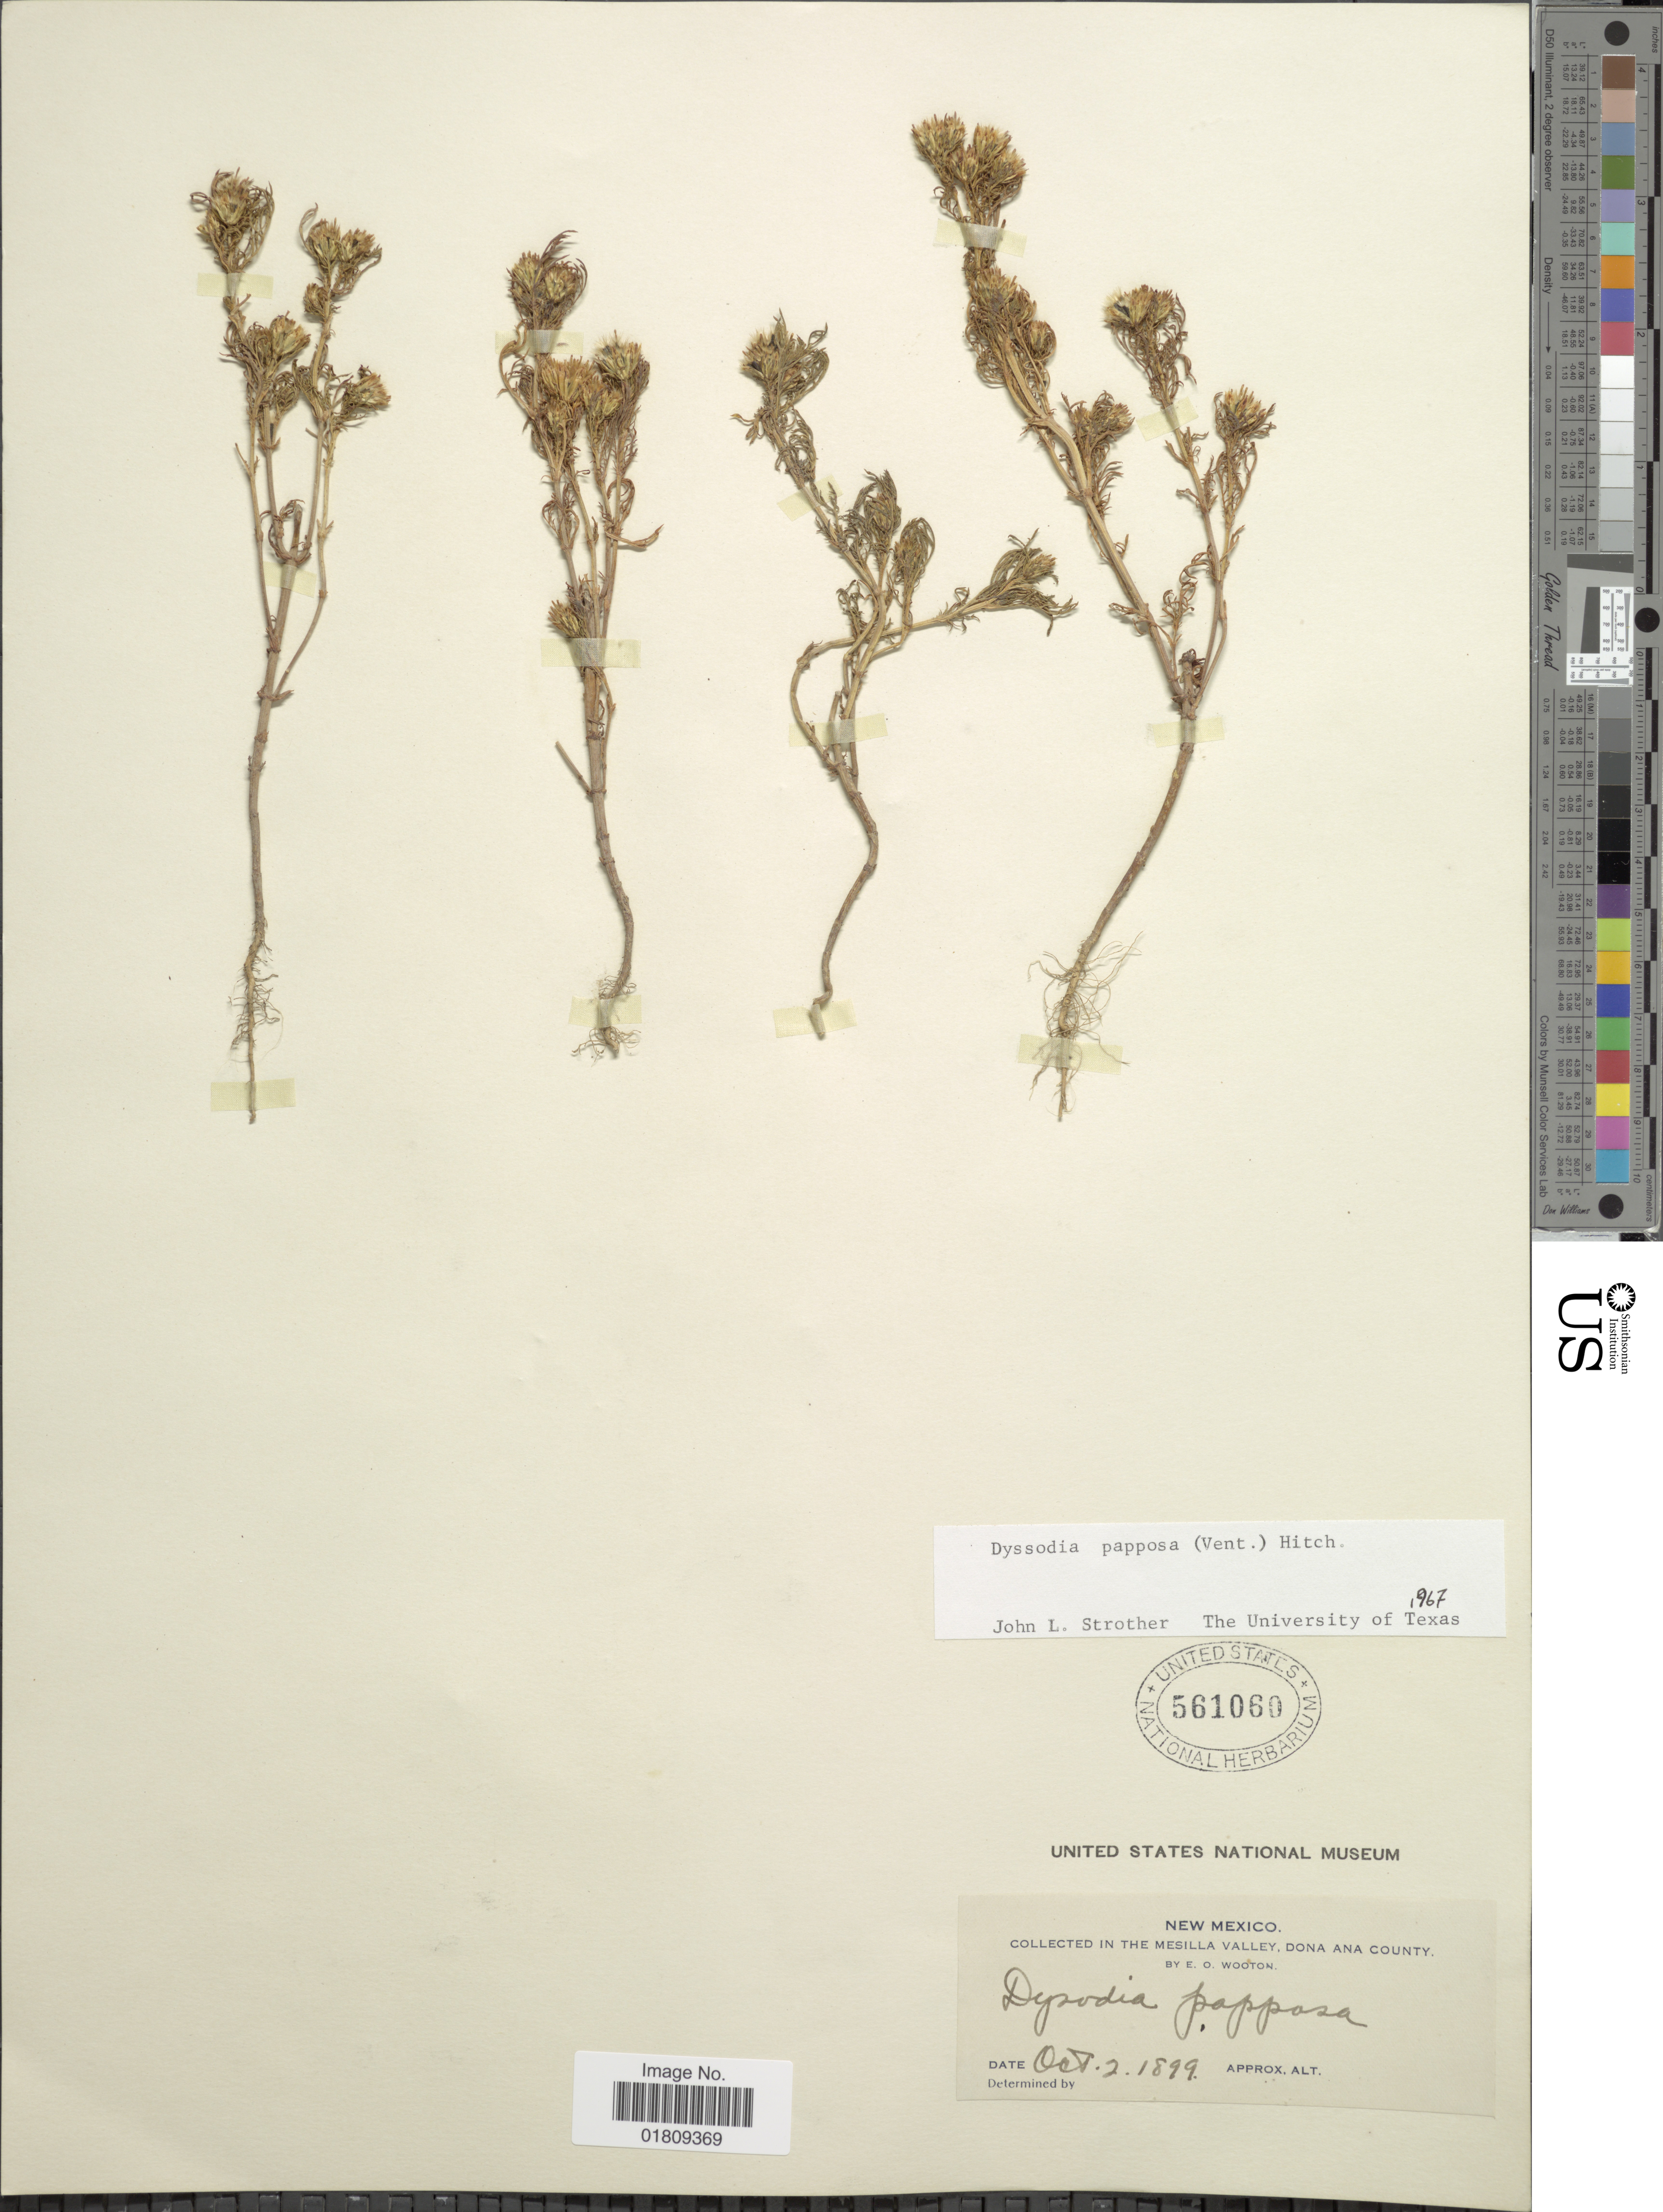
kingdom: Plantae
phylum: Tracheophyta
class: Magnoliopsida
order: Asterales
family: Asteraceae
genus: Dyssodia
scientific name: Dyssodia papposa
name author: (Vent.) Hitchc.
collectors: E. O. Wooton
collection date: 1899-10-02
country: United States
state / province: New Mexico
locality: Mesilla Valley, Dona Ana County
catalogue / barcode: US 561060